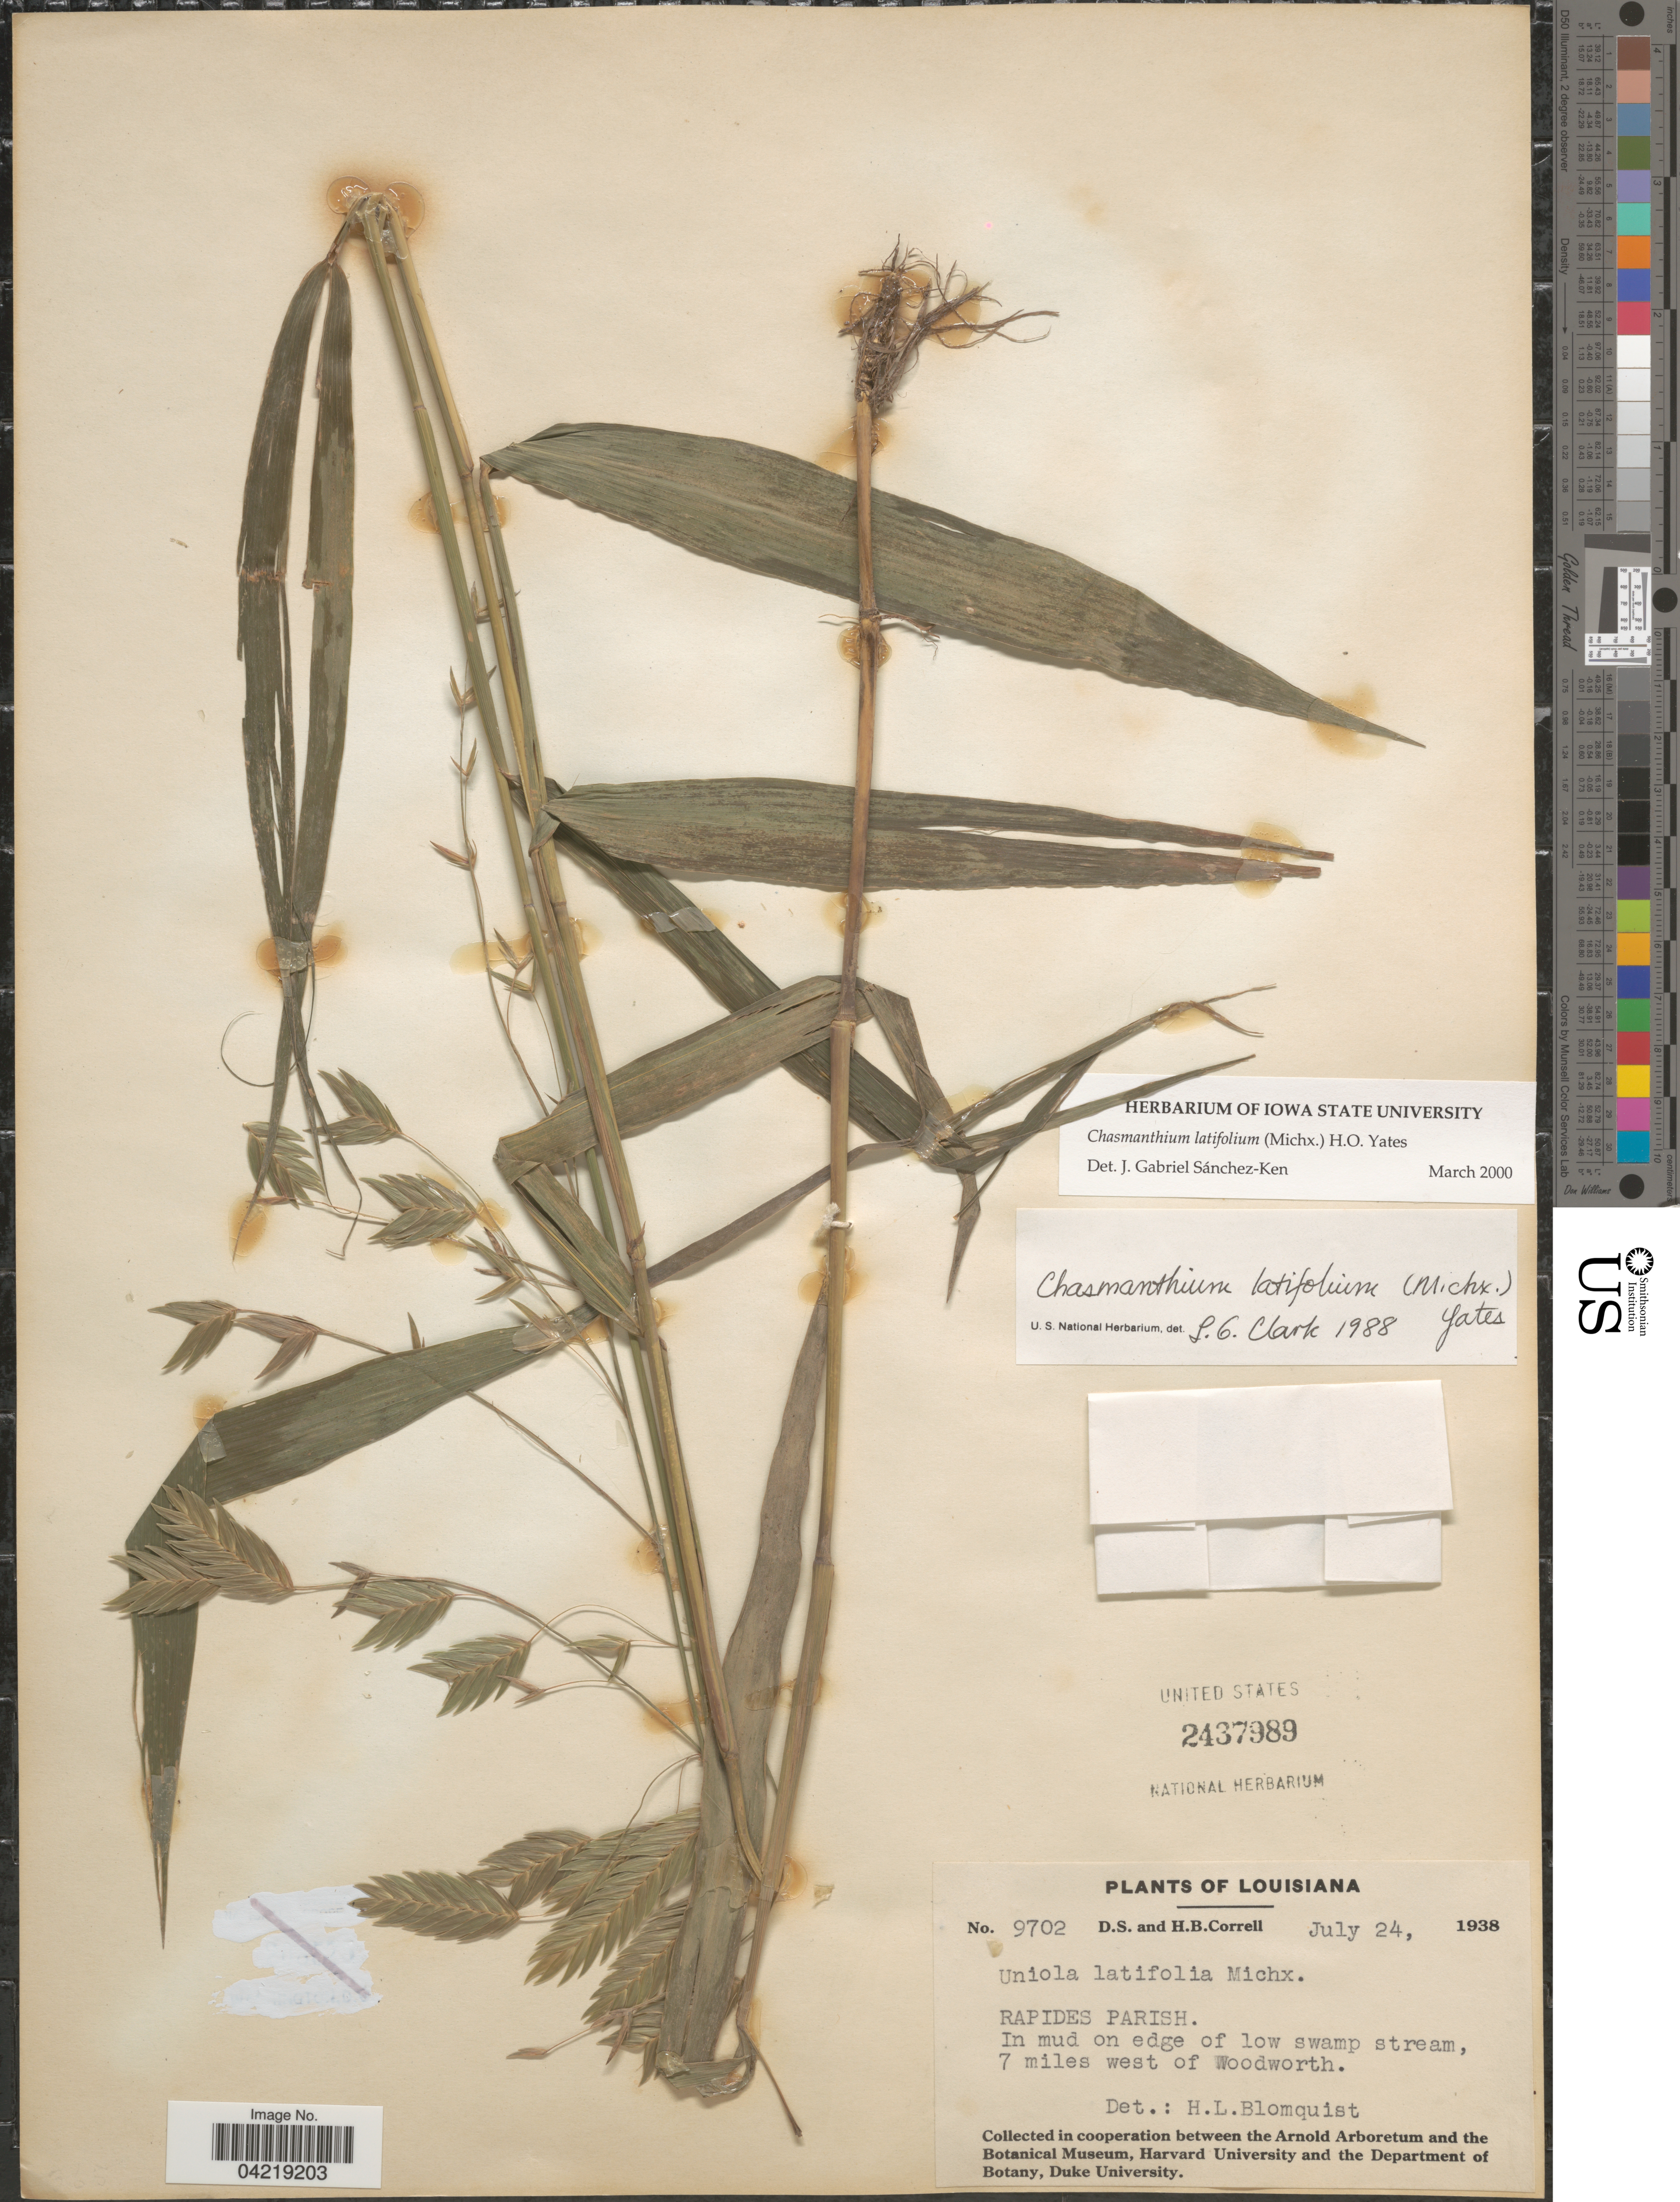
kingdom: Plantae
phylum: Tracheophyta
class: Liliopsida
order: Poales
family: Poaceae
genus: Chasmanthium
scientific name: Chasmanthium latifolium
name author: (Michx.) H.O. Yates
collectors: D. S. Correll & H. Correll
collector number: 9702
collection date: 1938-07-24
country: United States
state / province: Louisiana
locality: Rapides Parish. In mud on edge of low swamp stream, 7 miles west of Woodworth.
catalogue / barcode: US 2437989